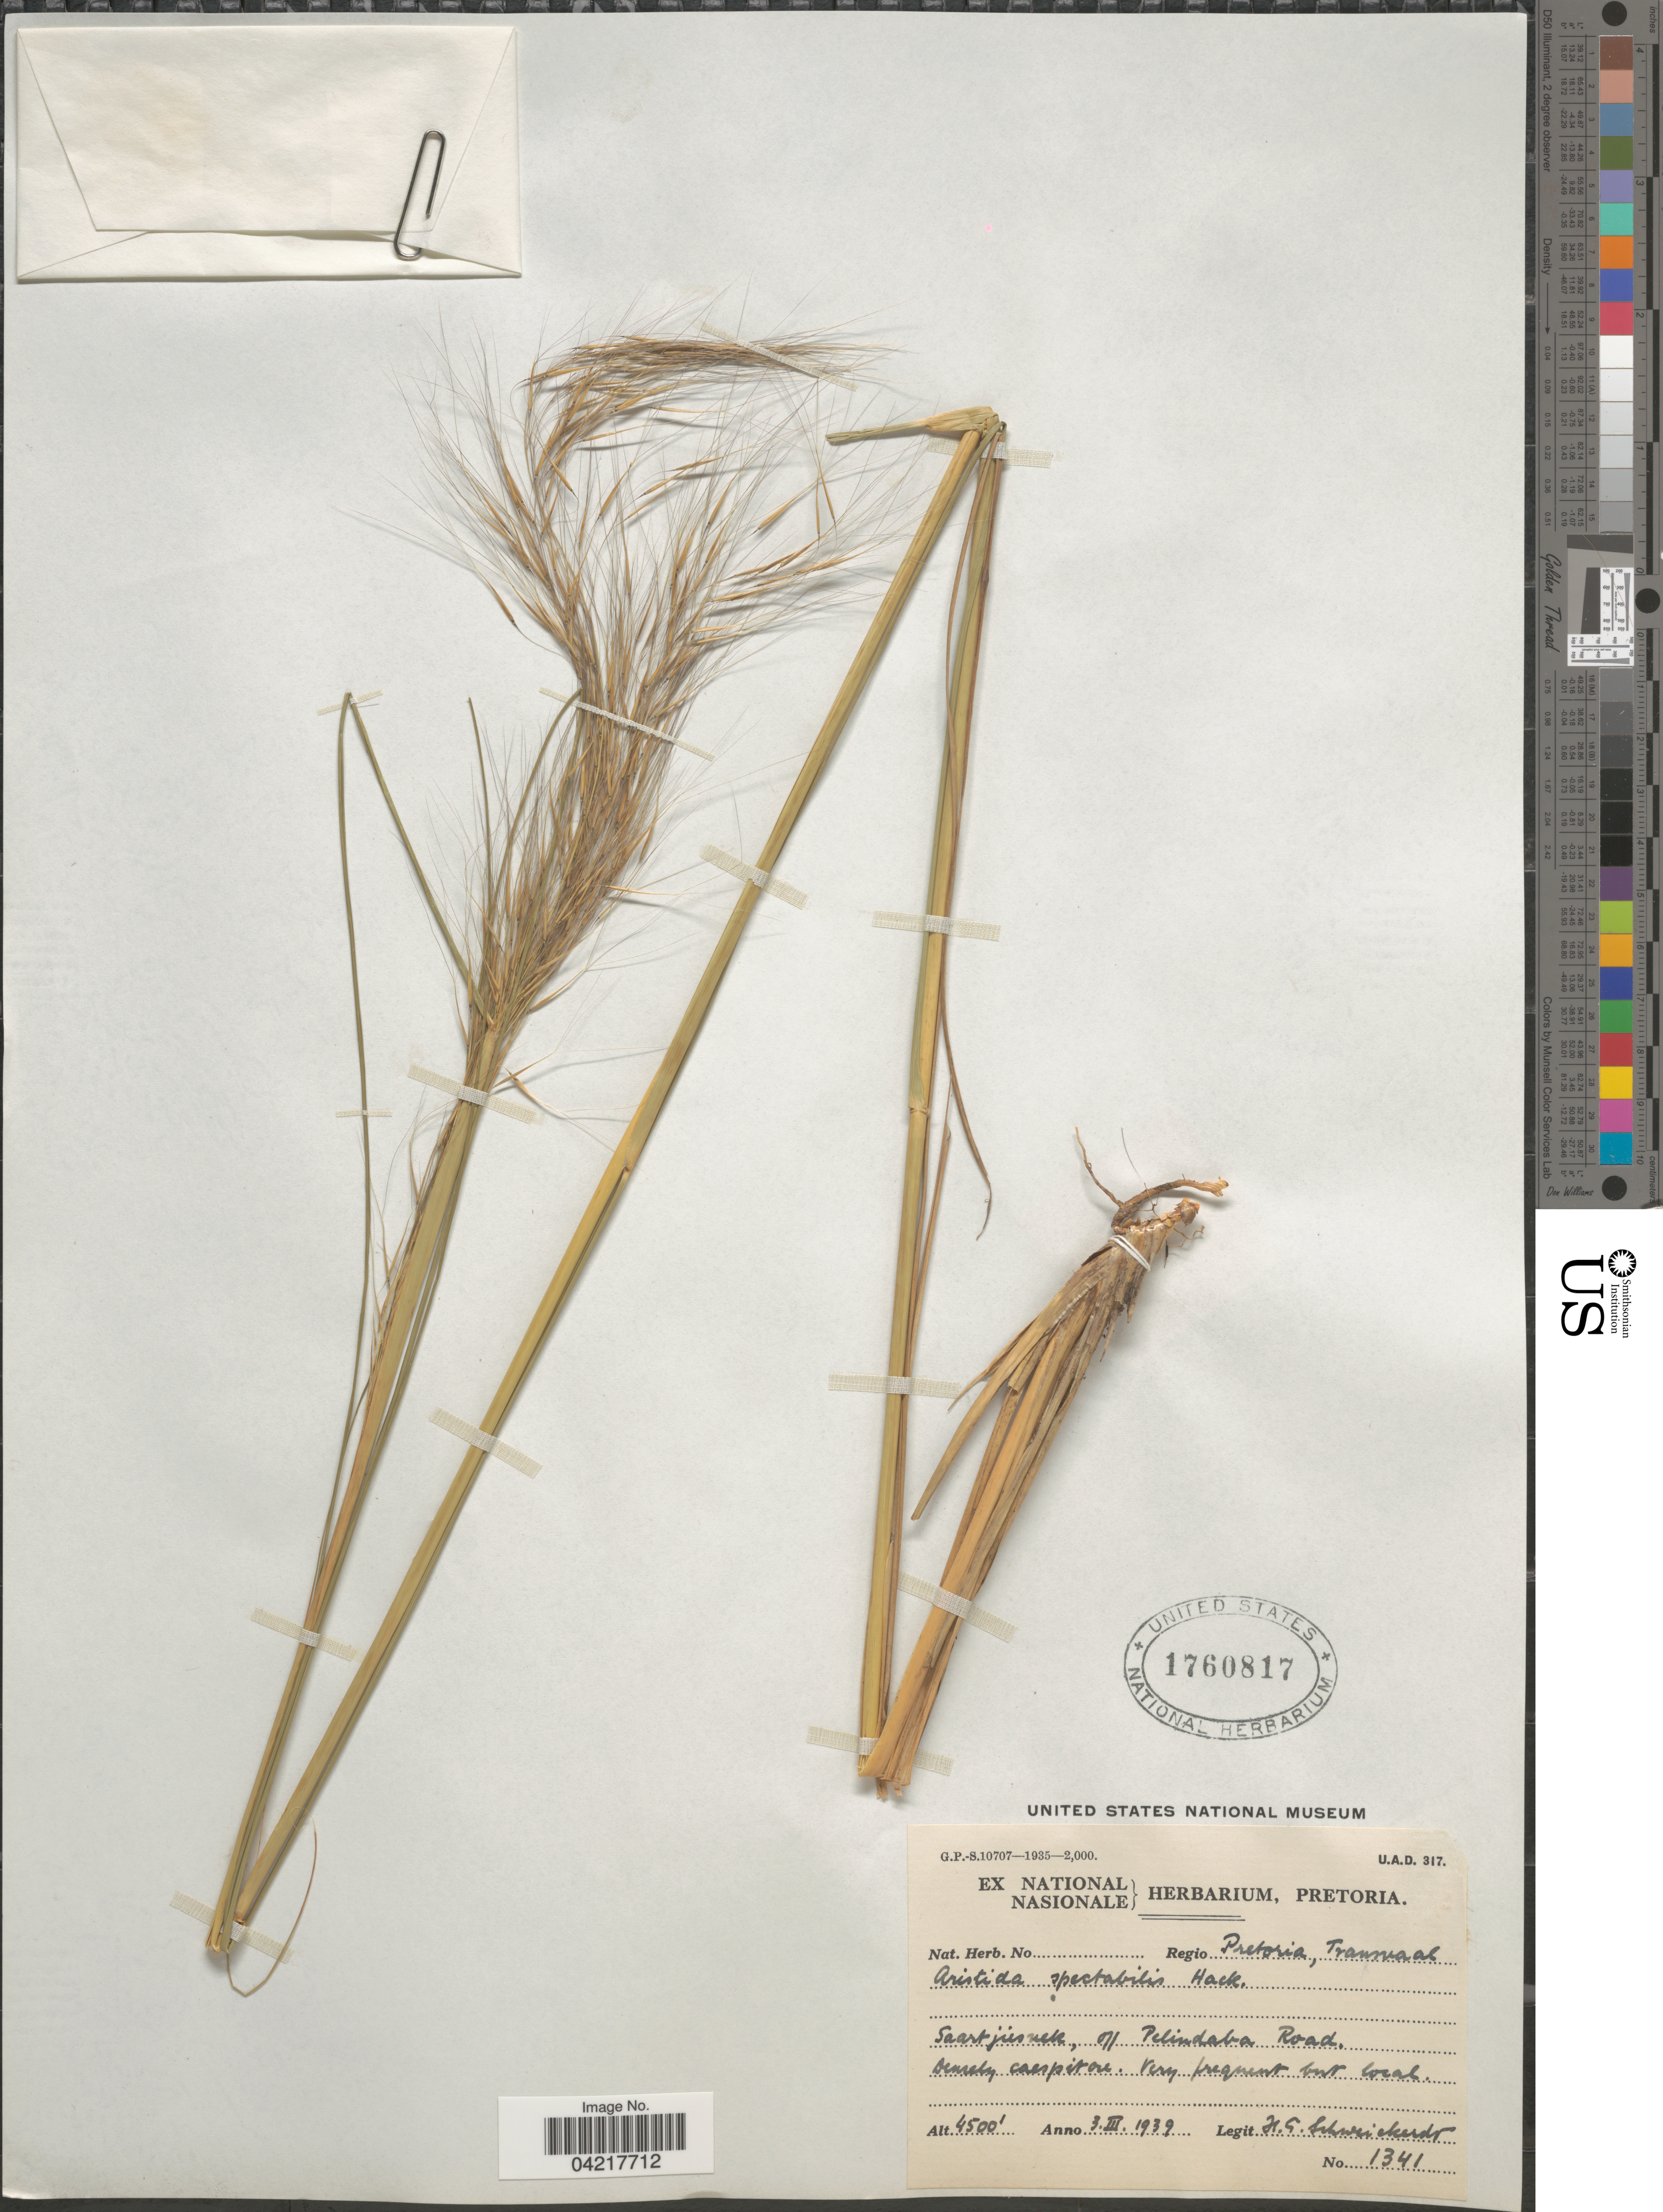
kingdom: Plantae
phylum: Tracheophyta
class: Liliopsida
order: Poales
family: Poaceae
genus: Aristida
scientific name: Aristida spectabilis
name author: Hack.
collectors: H. Schweickerdt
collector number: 1341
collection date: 1939-03-03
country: South Africa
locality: Regio Pretoria, Transvaal. Saartjiesnek, off Pelindaba Road.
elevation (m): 1372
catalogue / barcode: US 1760817